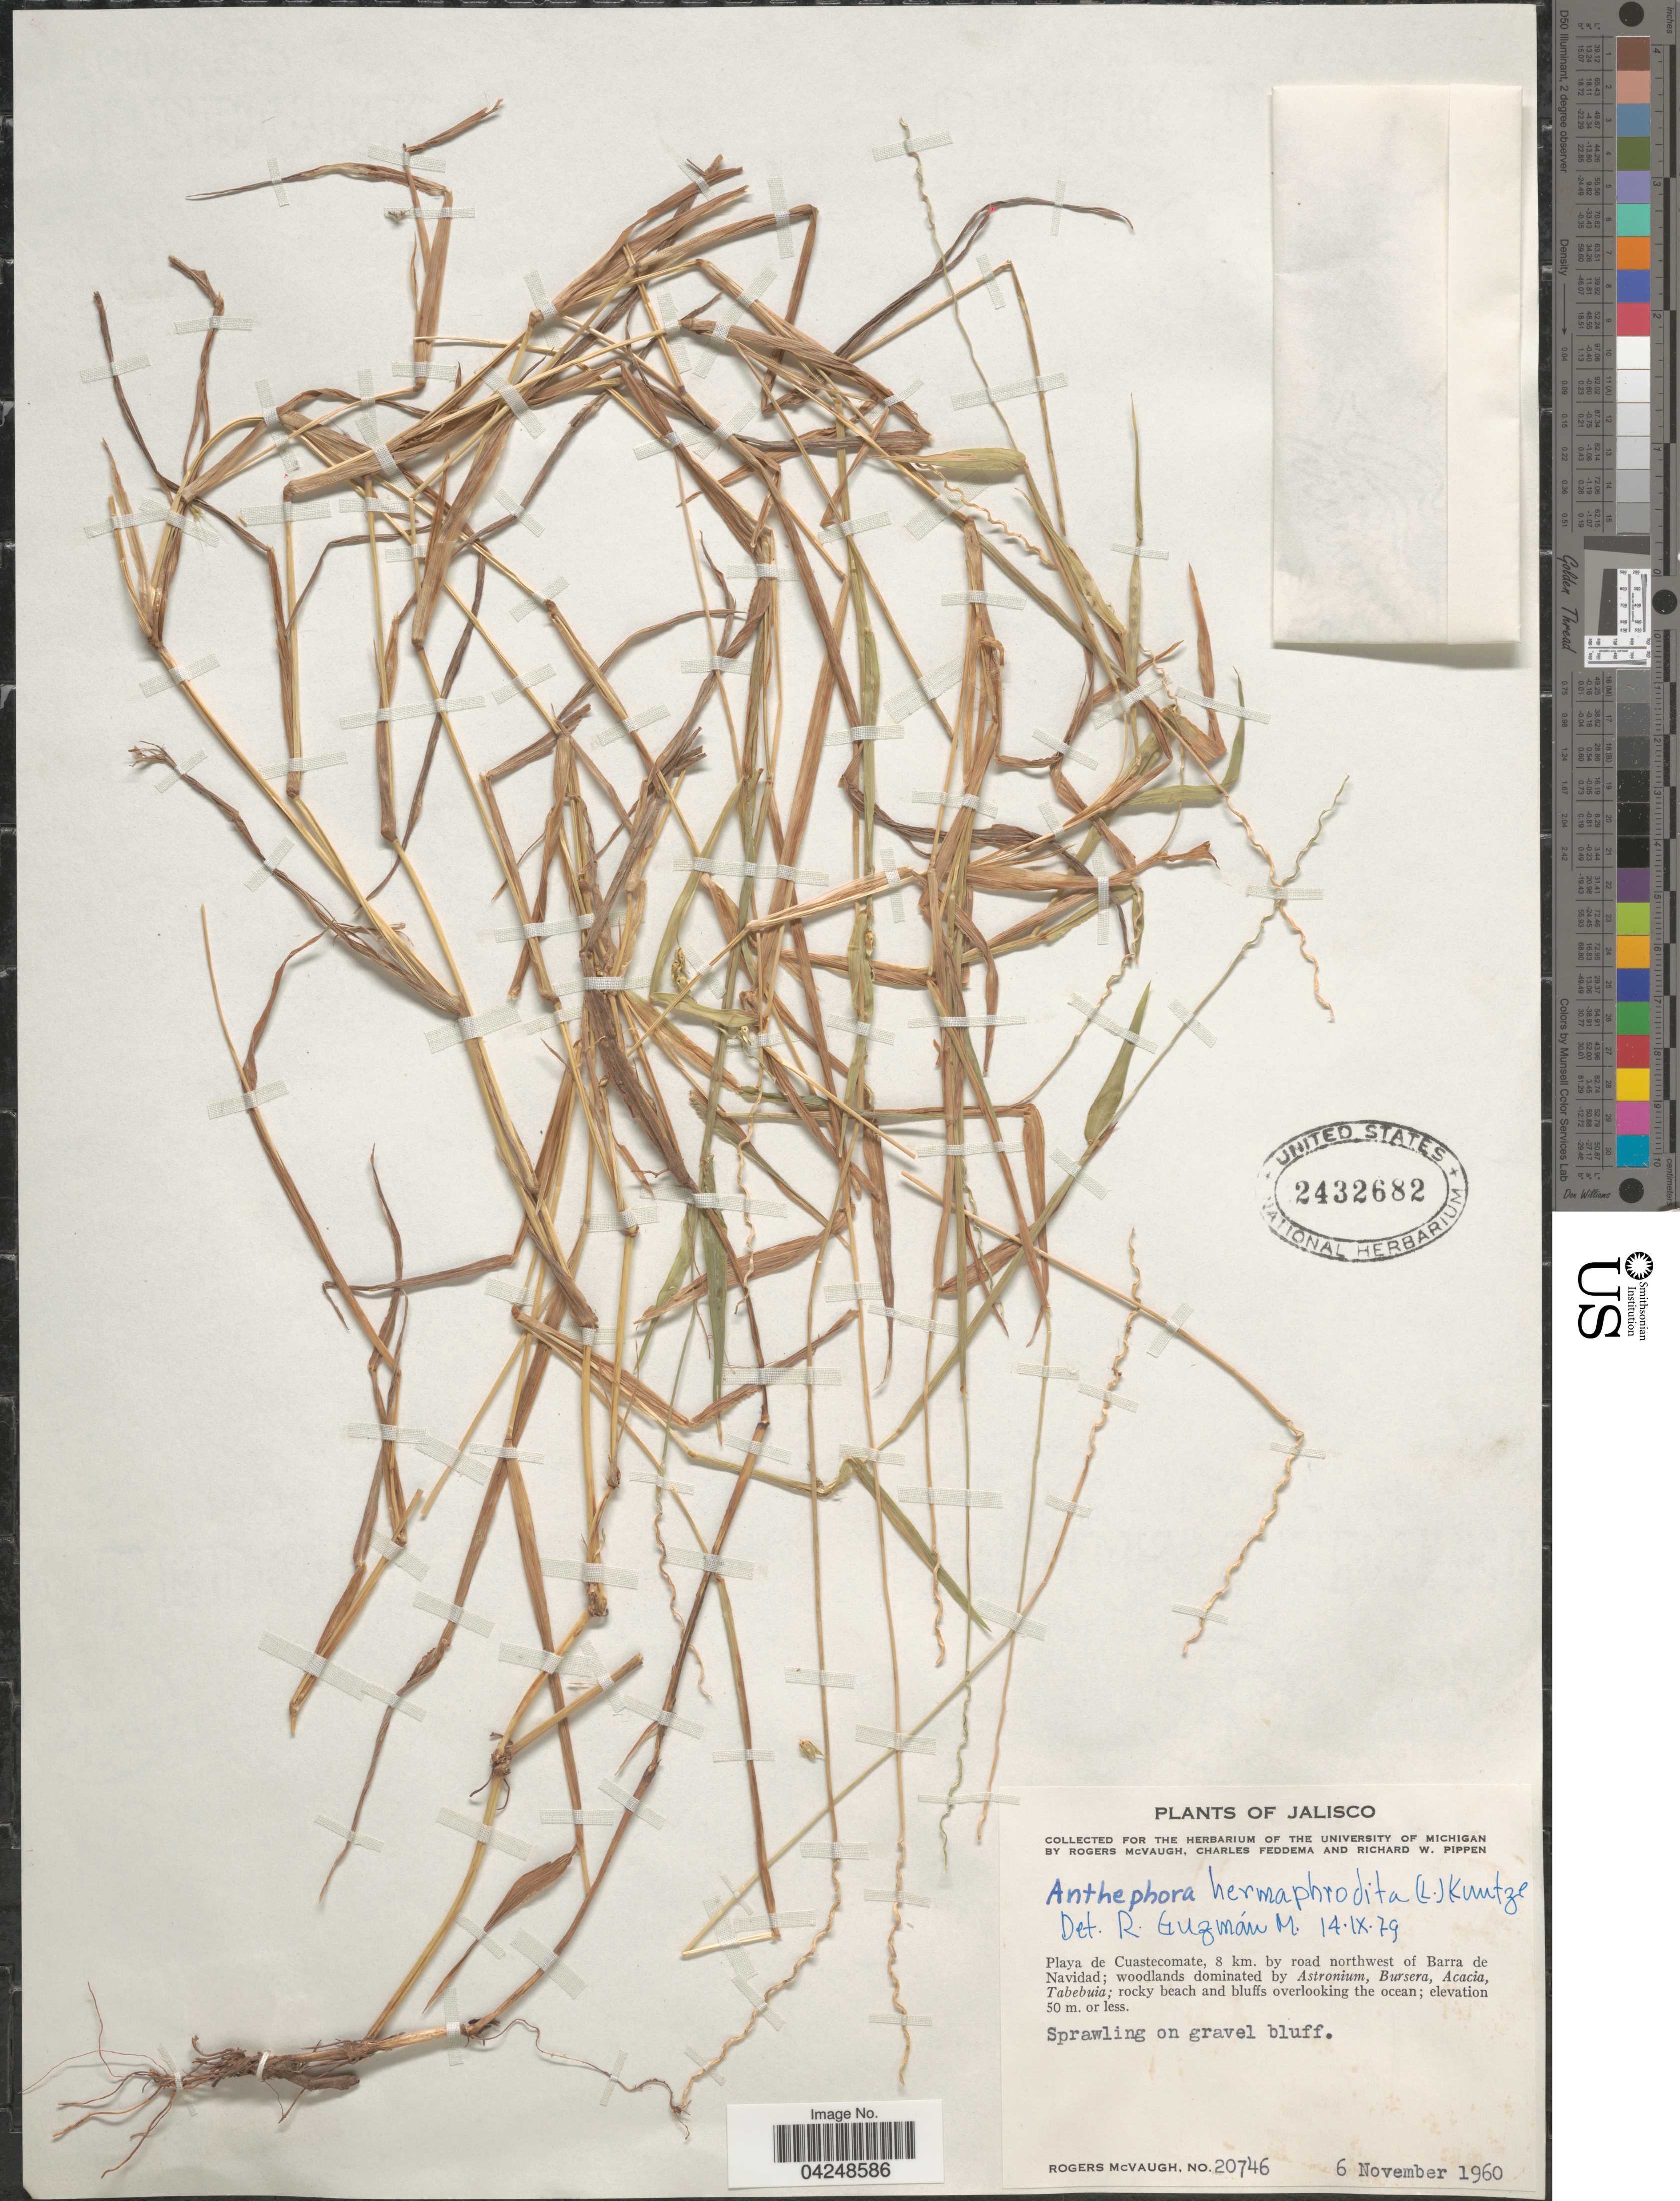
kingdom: Plantae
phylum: Tracheophyta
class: Liliopsida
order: Poales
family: Poaceae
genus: Anthephora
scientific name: Anthephora hermaphrodita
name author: (L.) Kuntze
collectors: R. McVaugh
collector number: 20746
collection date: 1960-11-06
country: Mexico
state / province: Jalisco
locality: Playa de Cuastecomate, 8 km. by road northwest of Barra de Navidad.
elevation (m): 50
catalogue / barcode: US 2432682